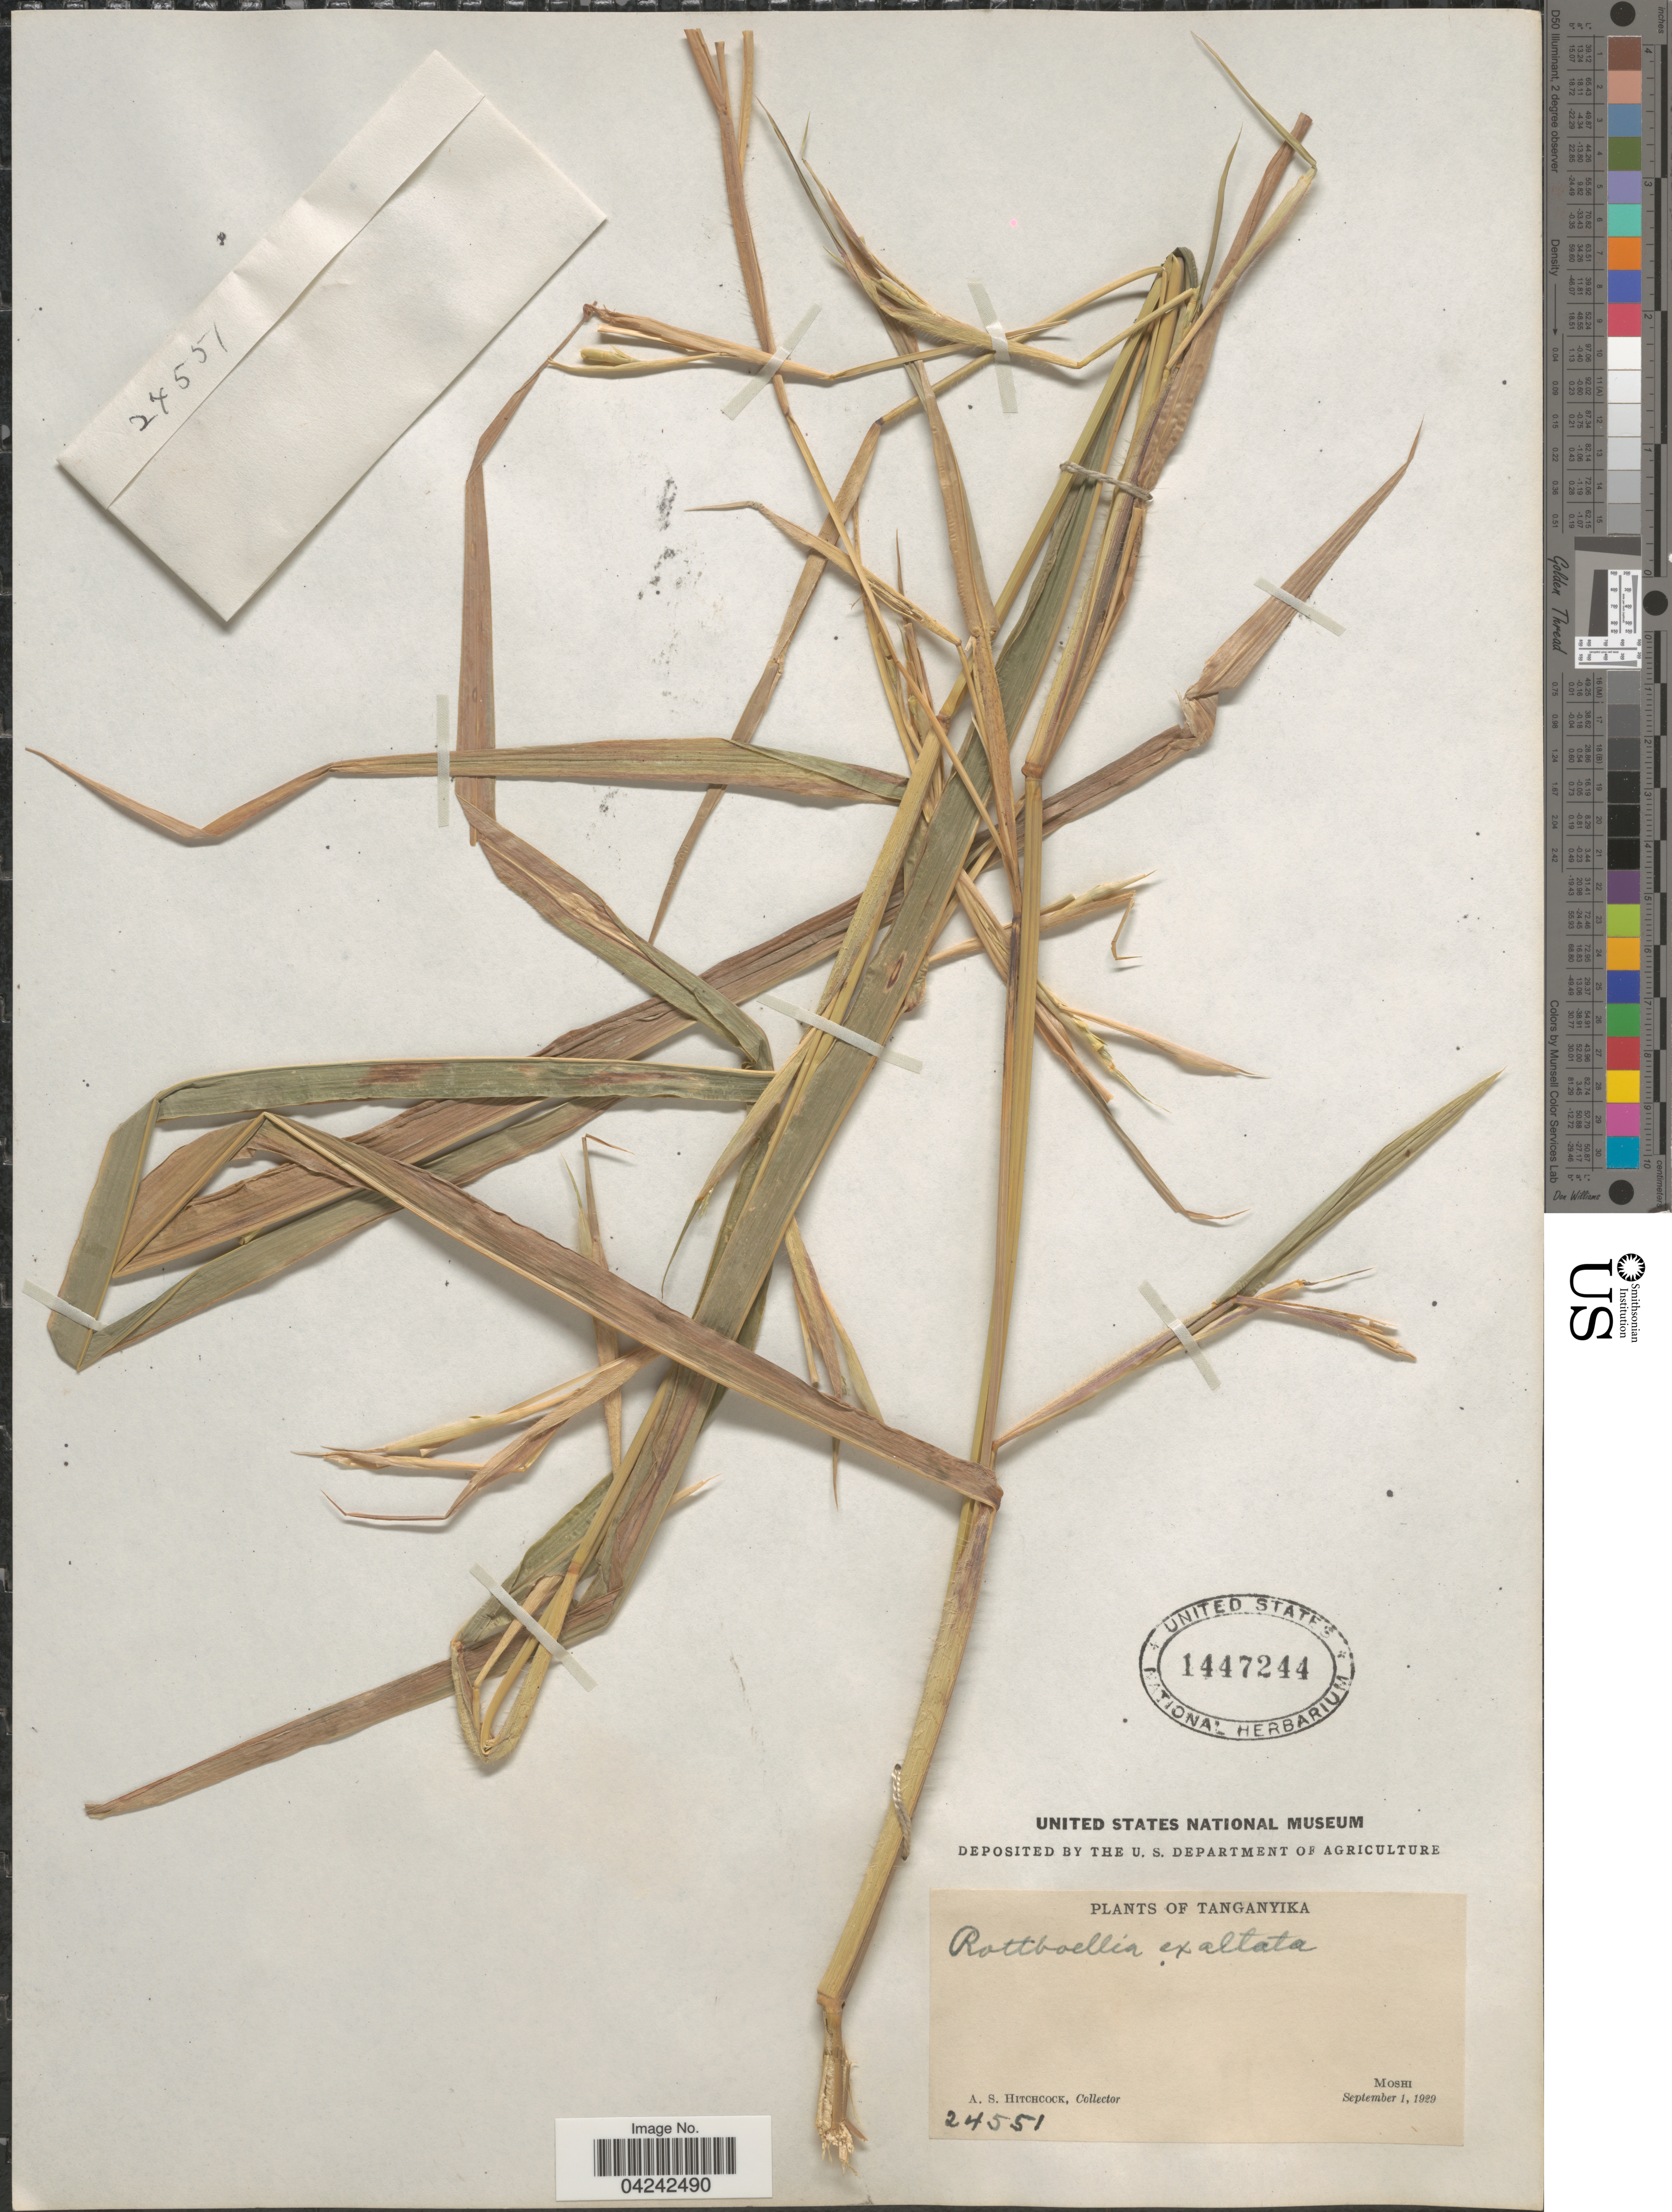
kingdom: Plantae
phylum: Tracheophyta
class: Liliopsida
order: Poales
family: Poaceae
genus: Rottboellia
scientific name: Rottboellia cochinchinensis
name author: (Lour.) Clayton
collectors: A. S. Hitchcock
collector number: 24551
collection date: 1929-09-01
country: Tanzania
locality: Tanganyika. Moshi.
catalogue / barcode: US 1447244